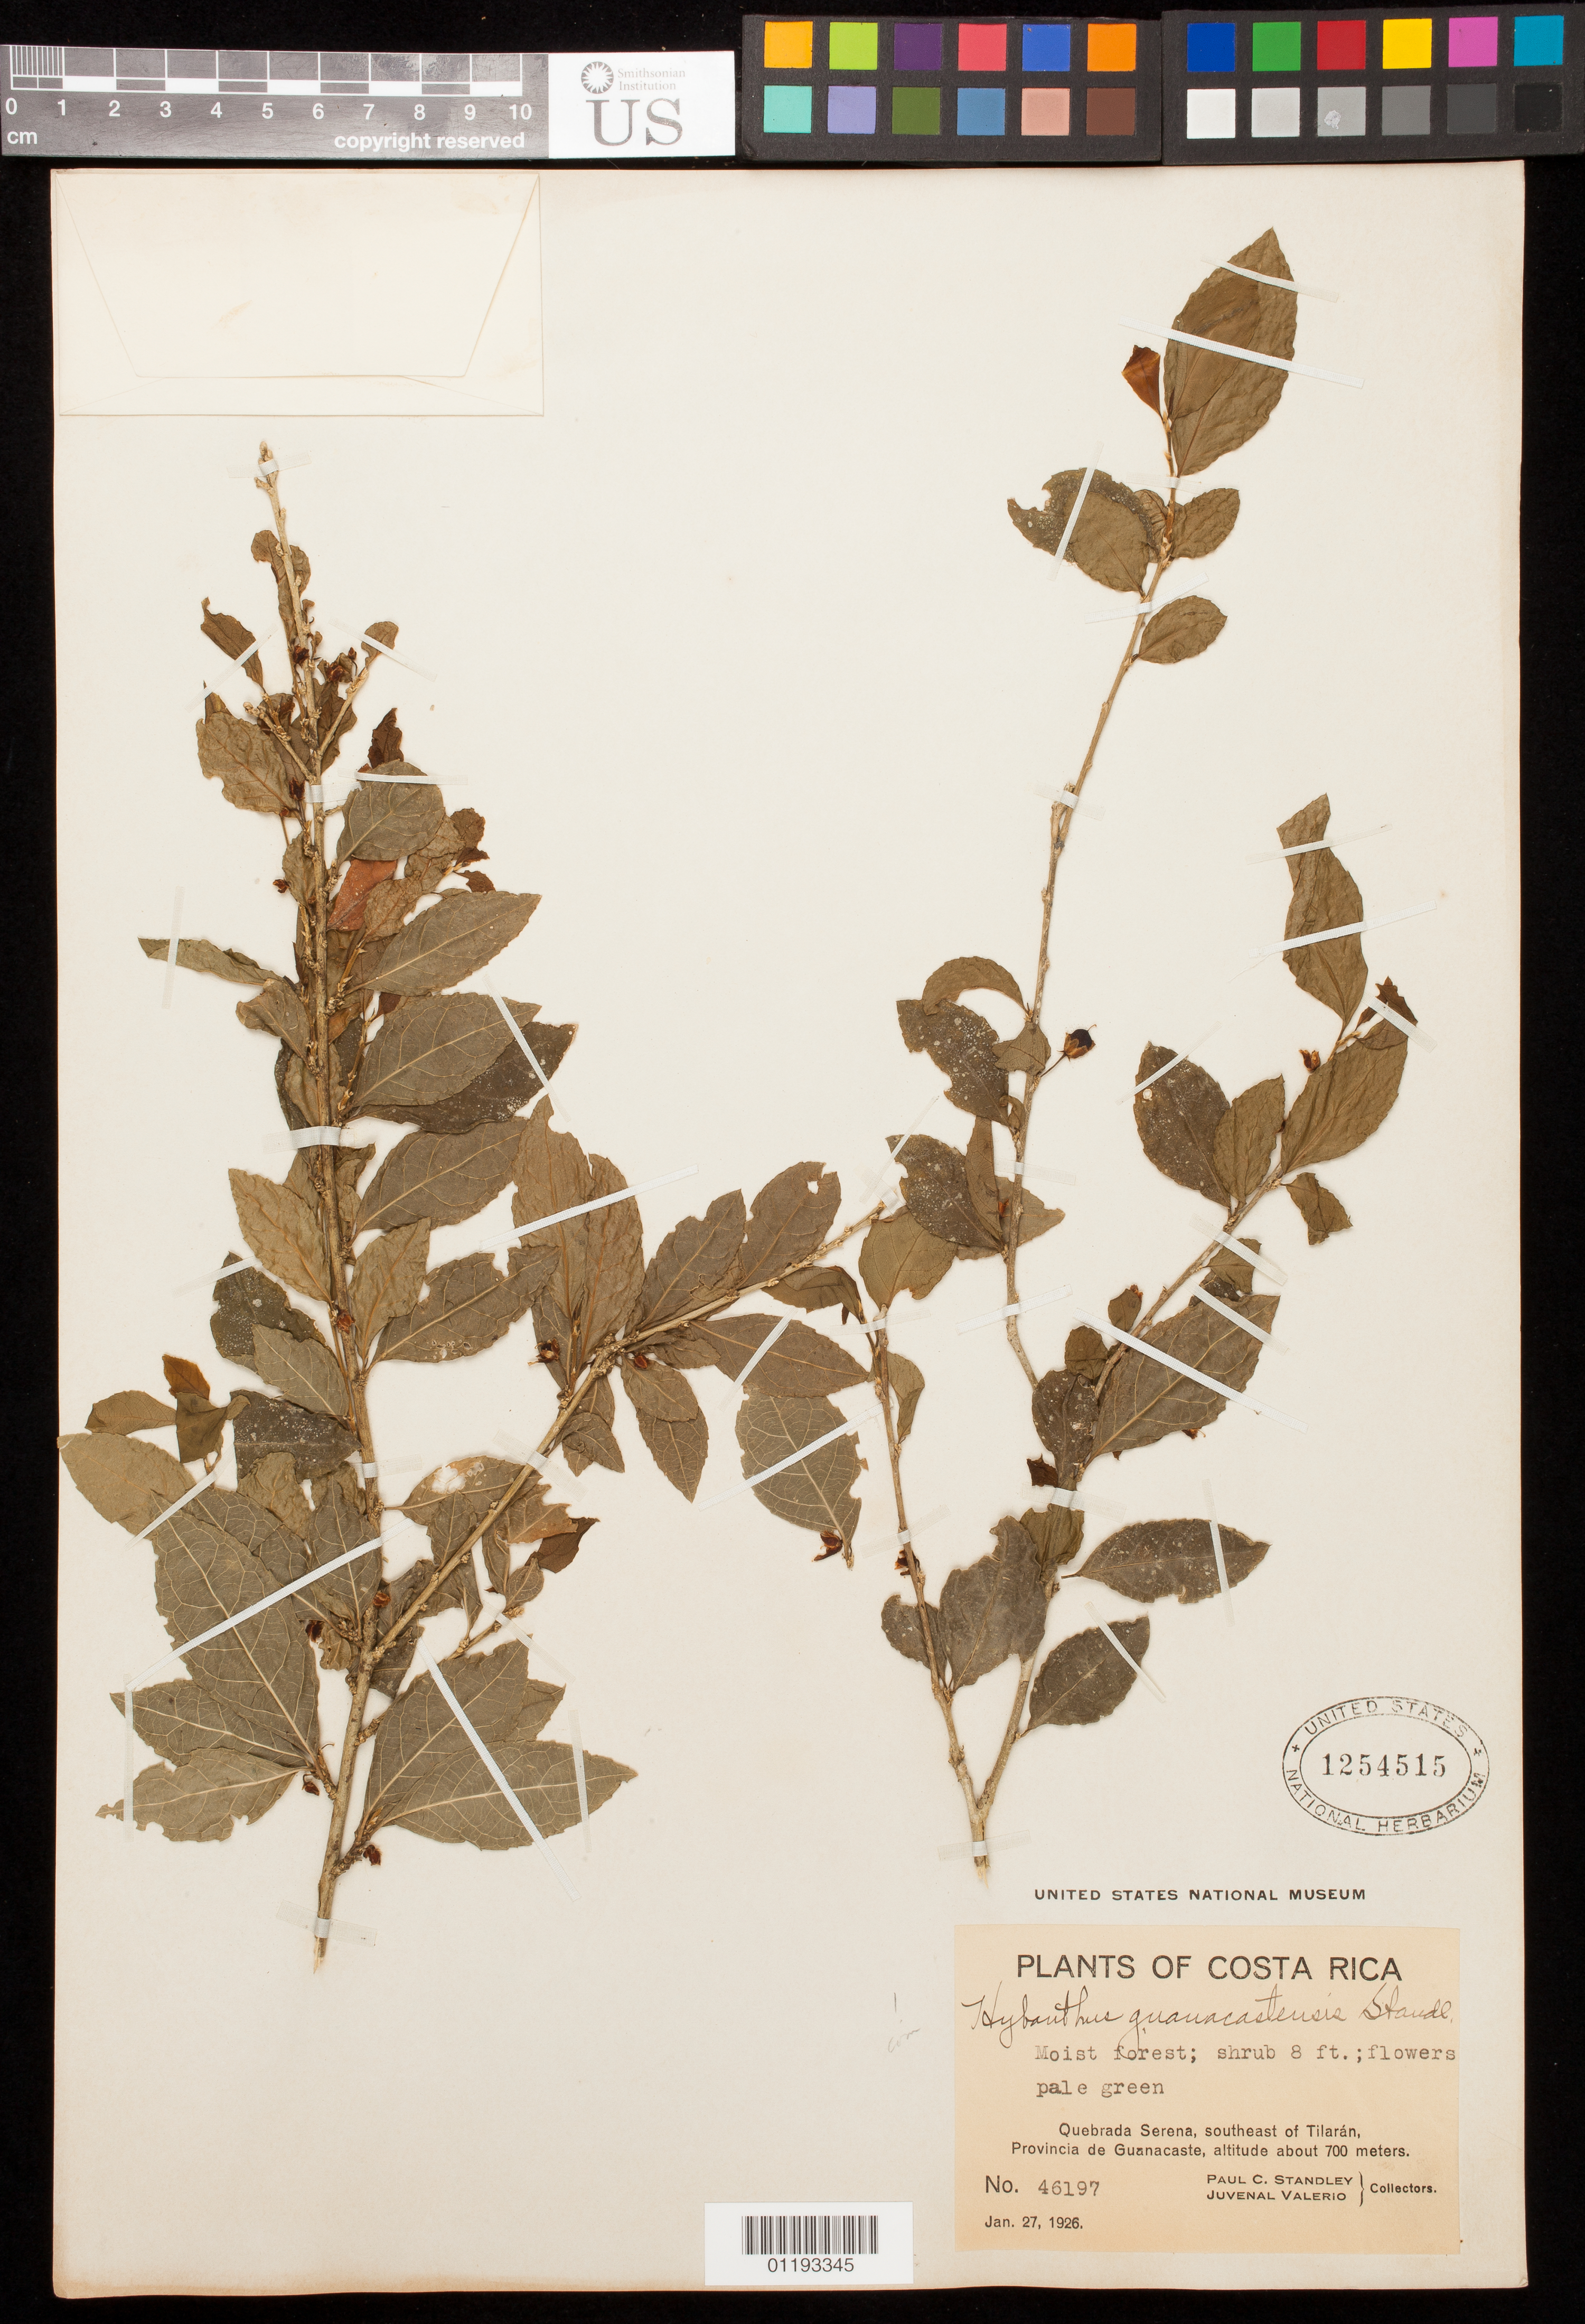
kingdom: Plantae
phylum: Tracheophyta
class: Magnoliopsida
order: Malpighiales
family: Violaceae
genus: Hybanthus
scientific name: Hybanthus guanacastensis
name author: Standl.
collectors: P. C. Standley & J. Valerio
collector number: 46197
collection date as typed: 27 Jan 1926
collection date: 1926-01-27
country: Costa Rica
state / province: Guanacaste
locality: Quebrada Serena, SE of Tilarán.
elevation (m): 700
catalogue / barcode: US 1254515